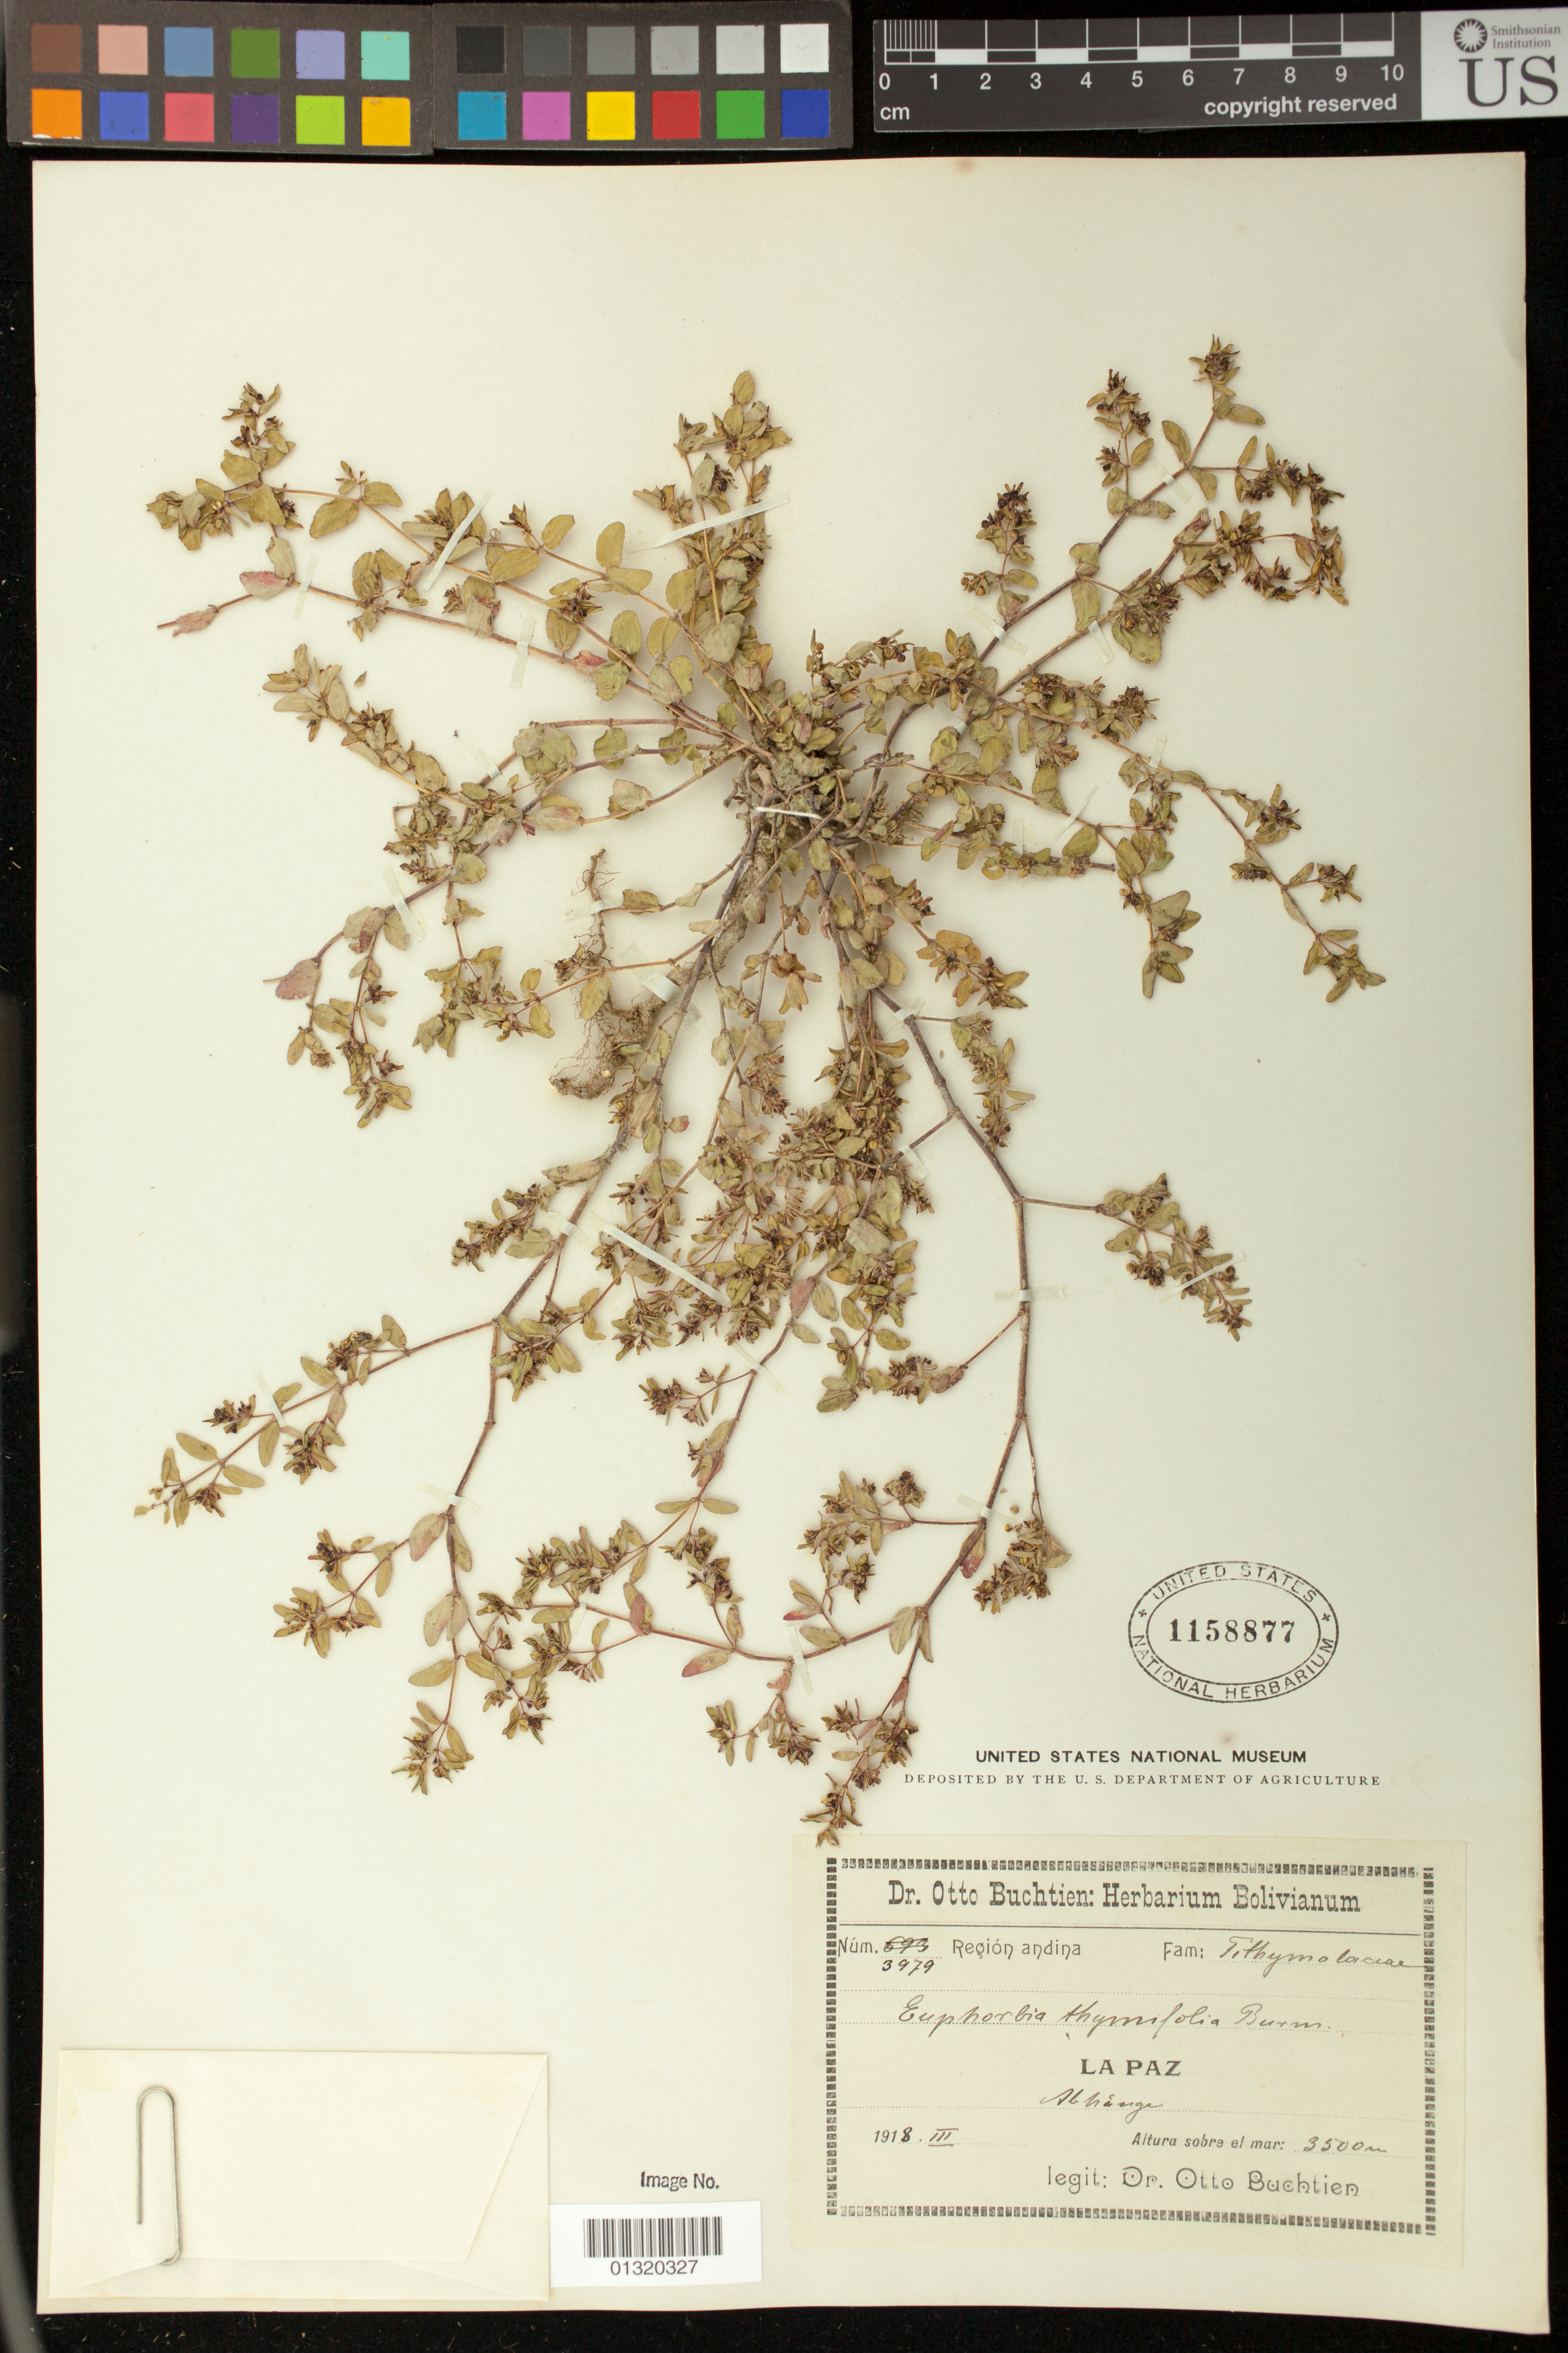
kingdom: Plantae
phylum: Tracheophyta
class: Magnoliopsida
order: Malpighiales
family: Euphorbiaceae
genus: Euphorbia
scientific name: Euphorbia lorentzii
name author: Müll. Arg.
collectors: O. Buchtien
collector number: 3979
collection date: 1918-03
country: Bolivia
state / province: La Paz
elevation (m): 3500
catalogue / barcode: US 1158877